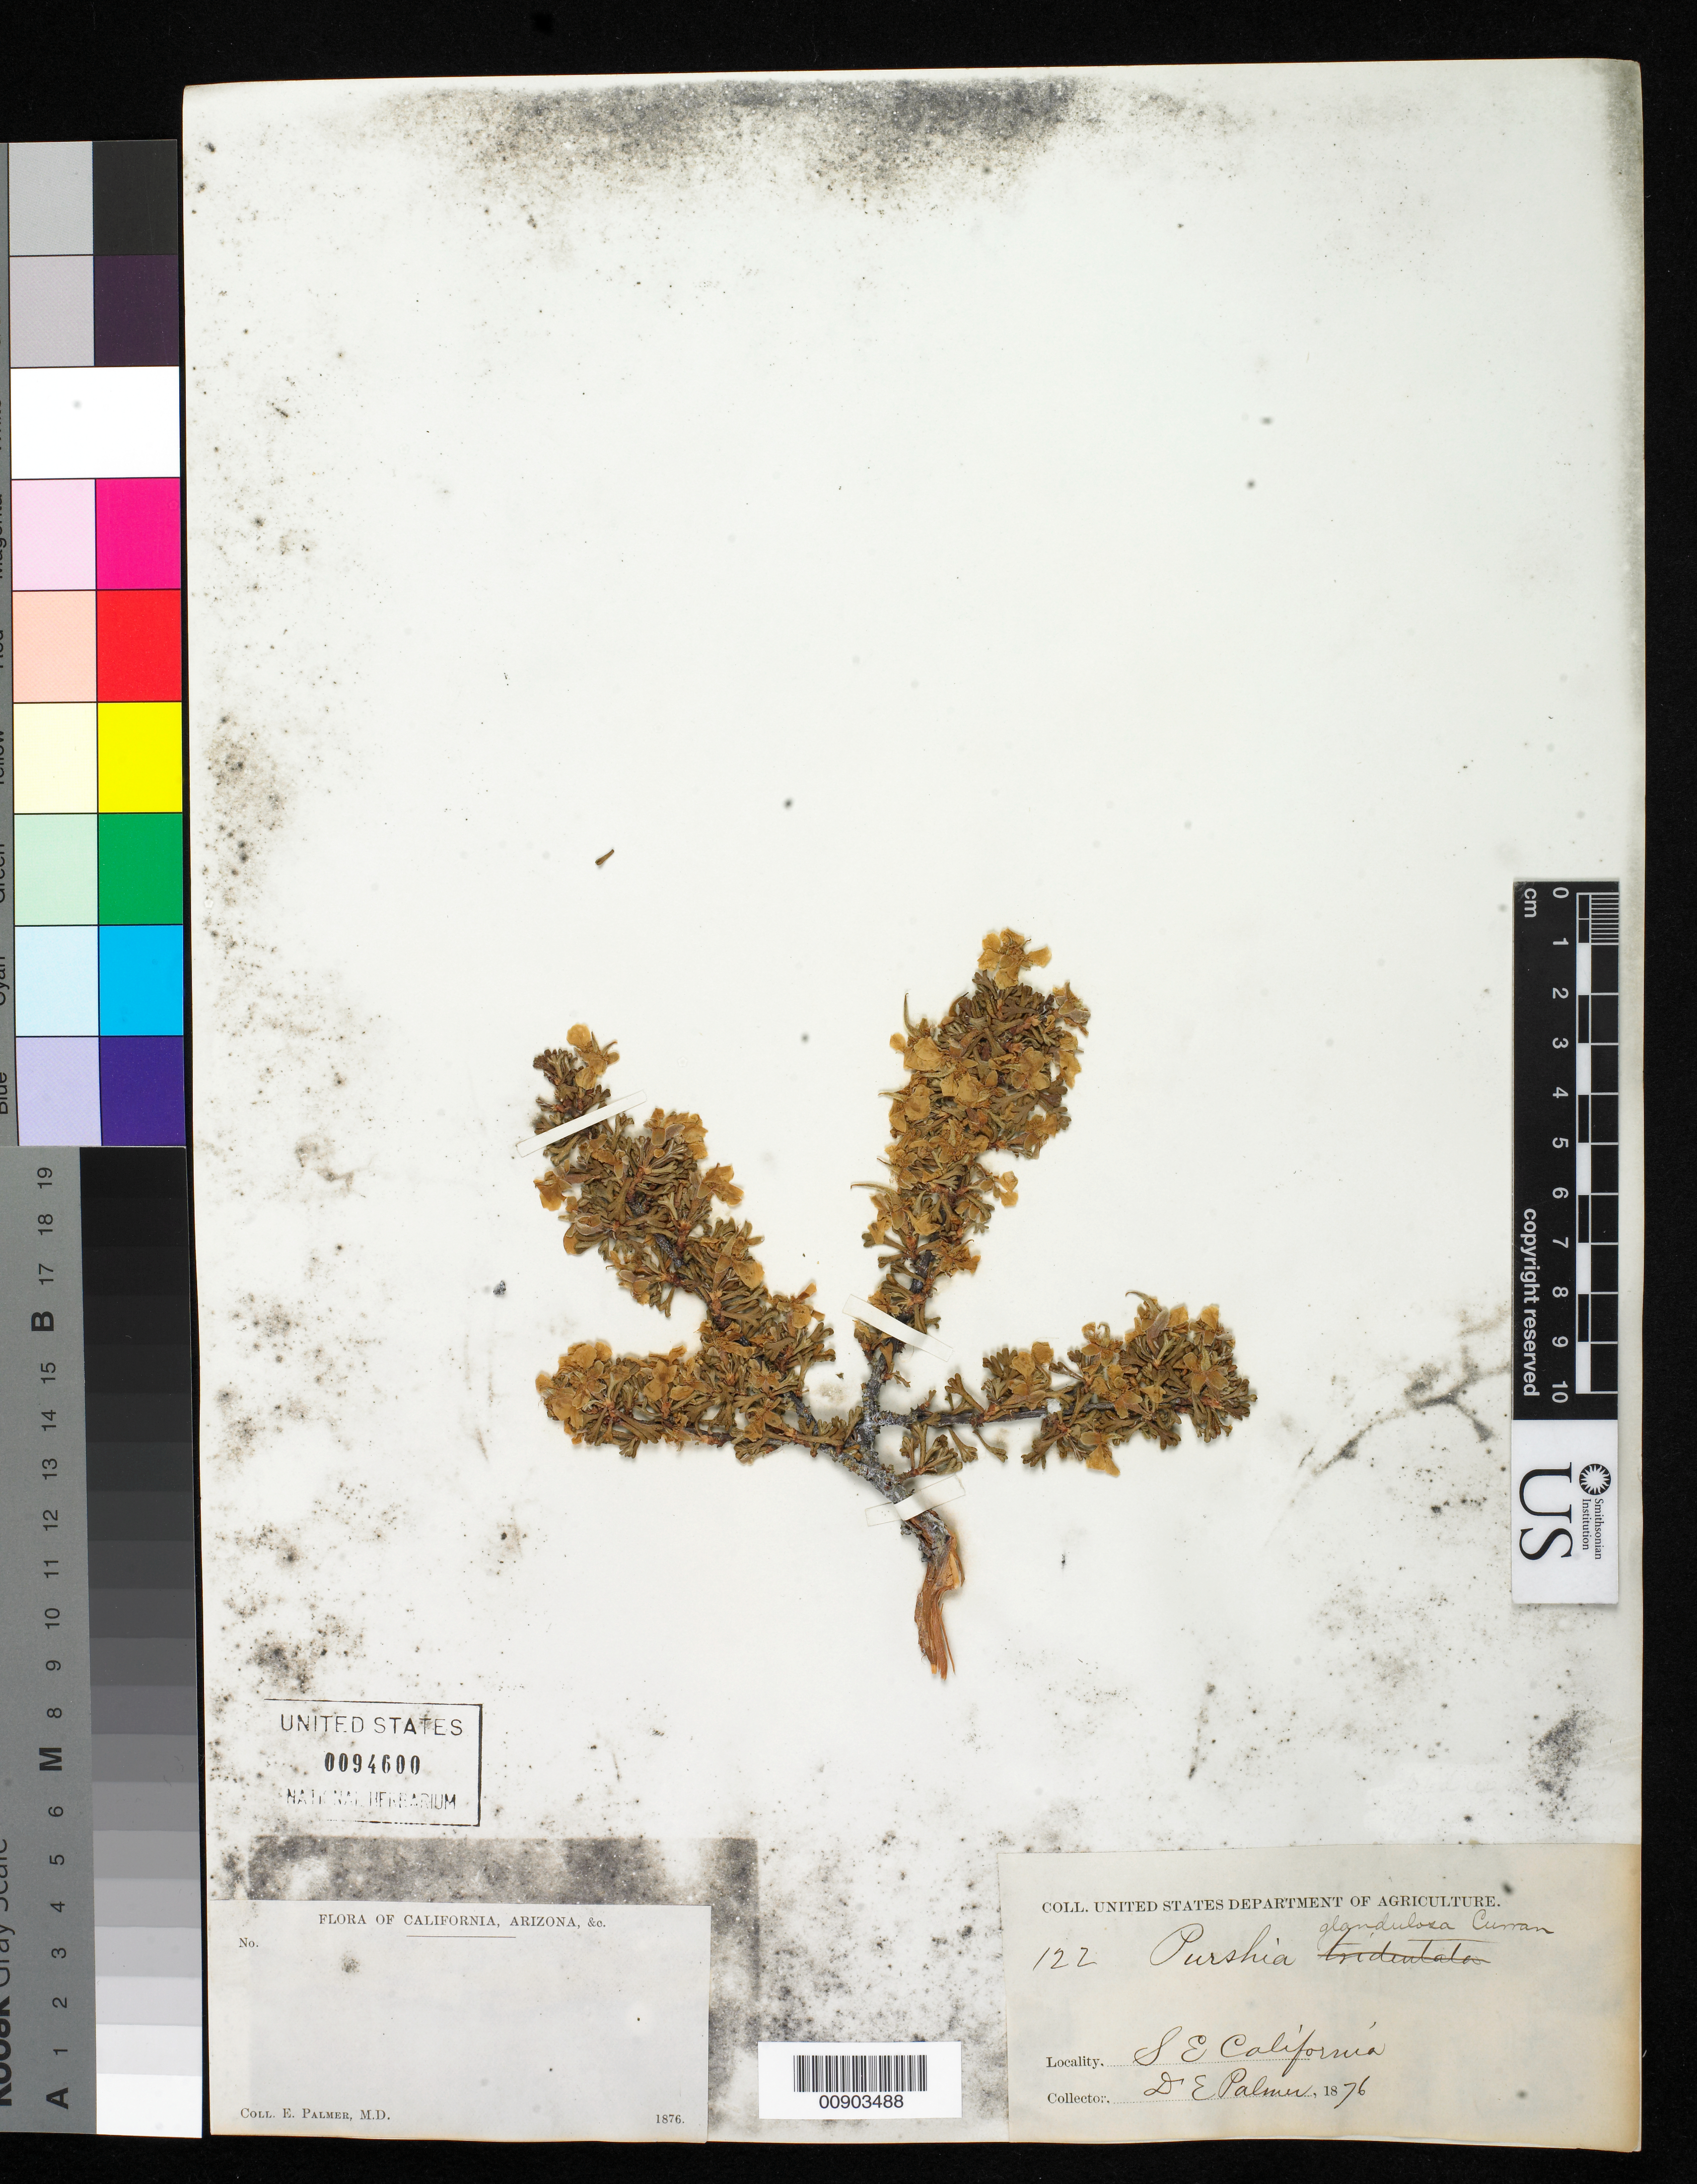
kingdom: Plantae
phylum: Tracheophyta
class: Magnoliopsida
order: Rosales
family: Rosaceae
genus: Purshia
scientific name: Purshia glandulosa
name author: Curran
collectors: E. Palmer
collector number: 122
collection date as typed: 1876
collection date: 1876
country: United States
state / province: California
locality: SE California.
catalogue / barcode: US 94600